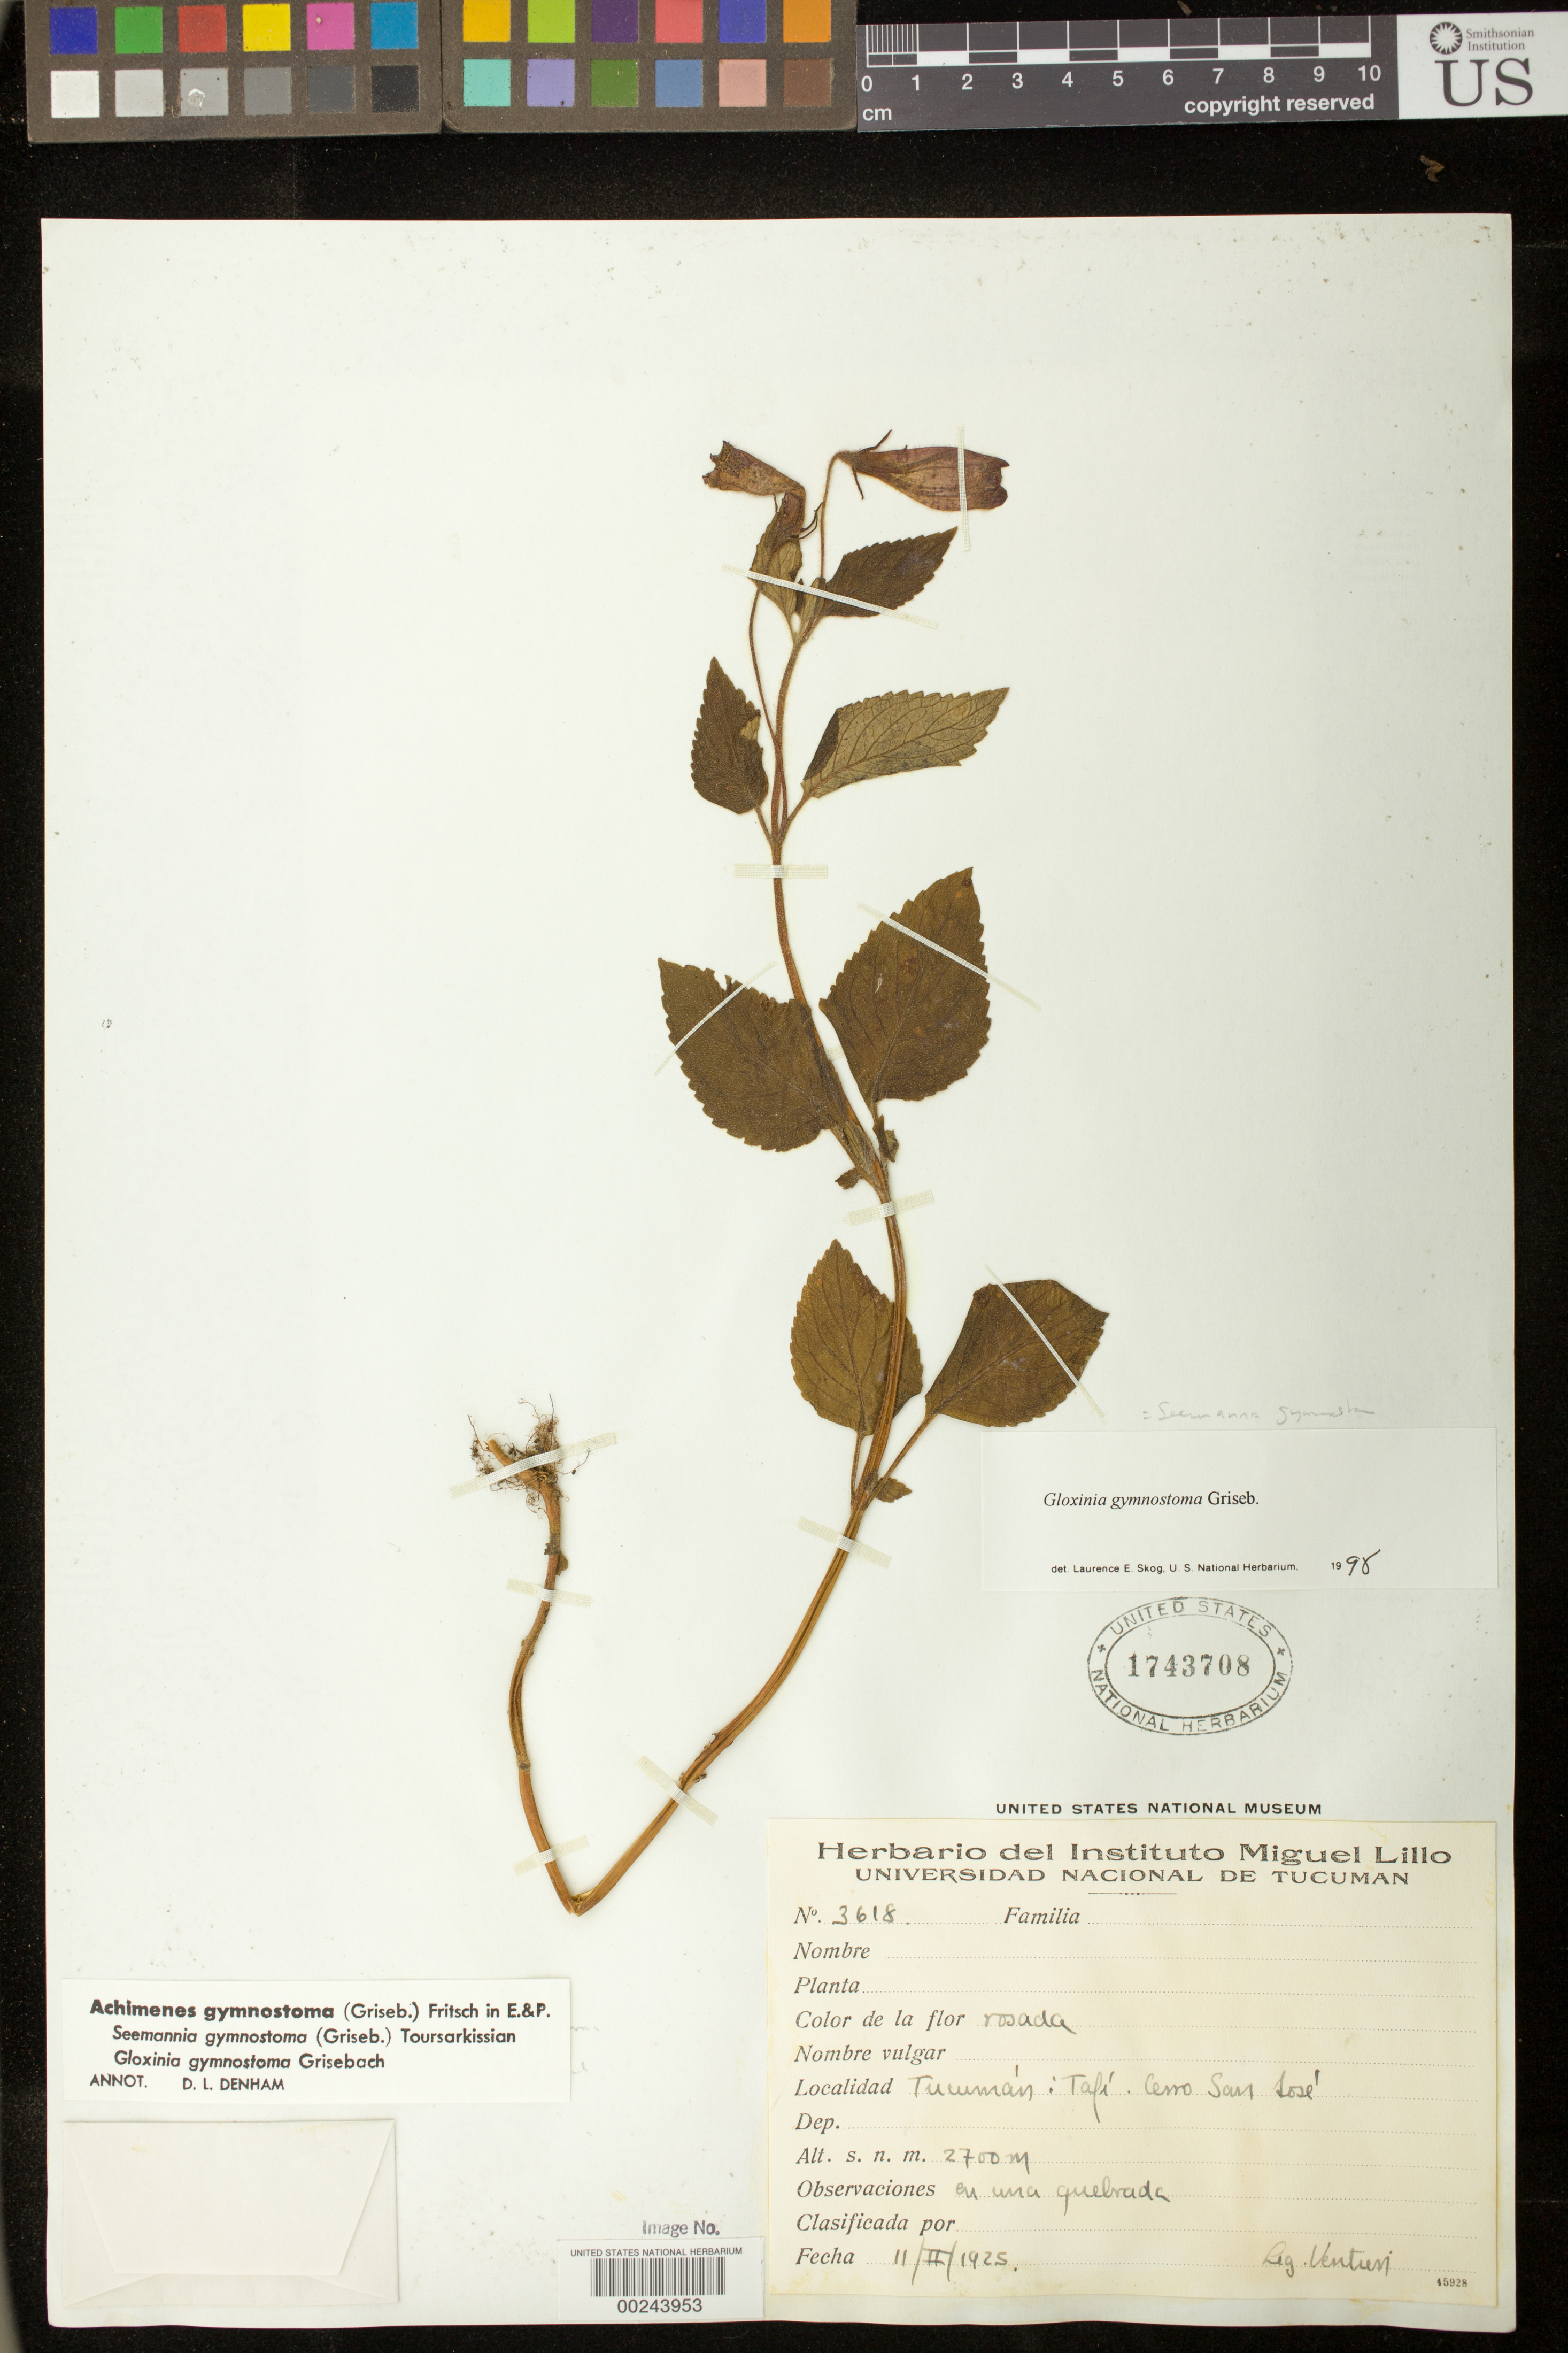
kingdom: Plantae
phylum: Tracheophyta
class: Magnoliopsida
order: Lamiales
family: Gesneriaceae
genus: Seemannia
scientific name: Seemannia gymnostoma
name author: (Griseb.) Toursark.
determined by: Skog, Laurence E.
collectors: S. Venturi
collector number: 3618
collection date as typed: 11 Feb 1925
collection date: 1925-02-11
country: Argentina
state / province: Tucumán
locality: Dept. Tafi, Cerro San José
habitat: En una quebrada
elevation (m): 2700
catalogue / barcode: US 1743708